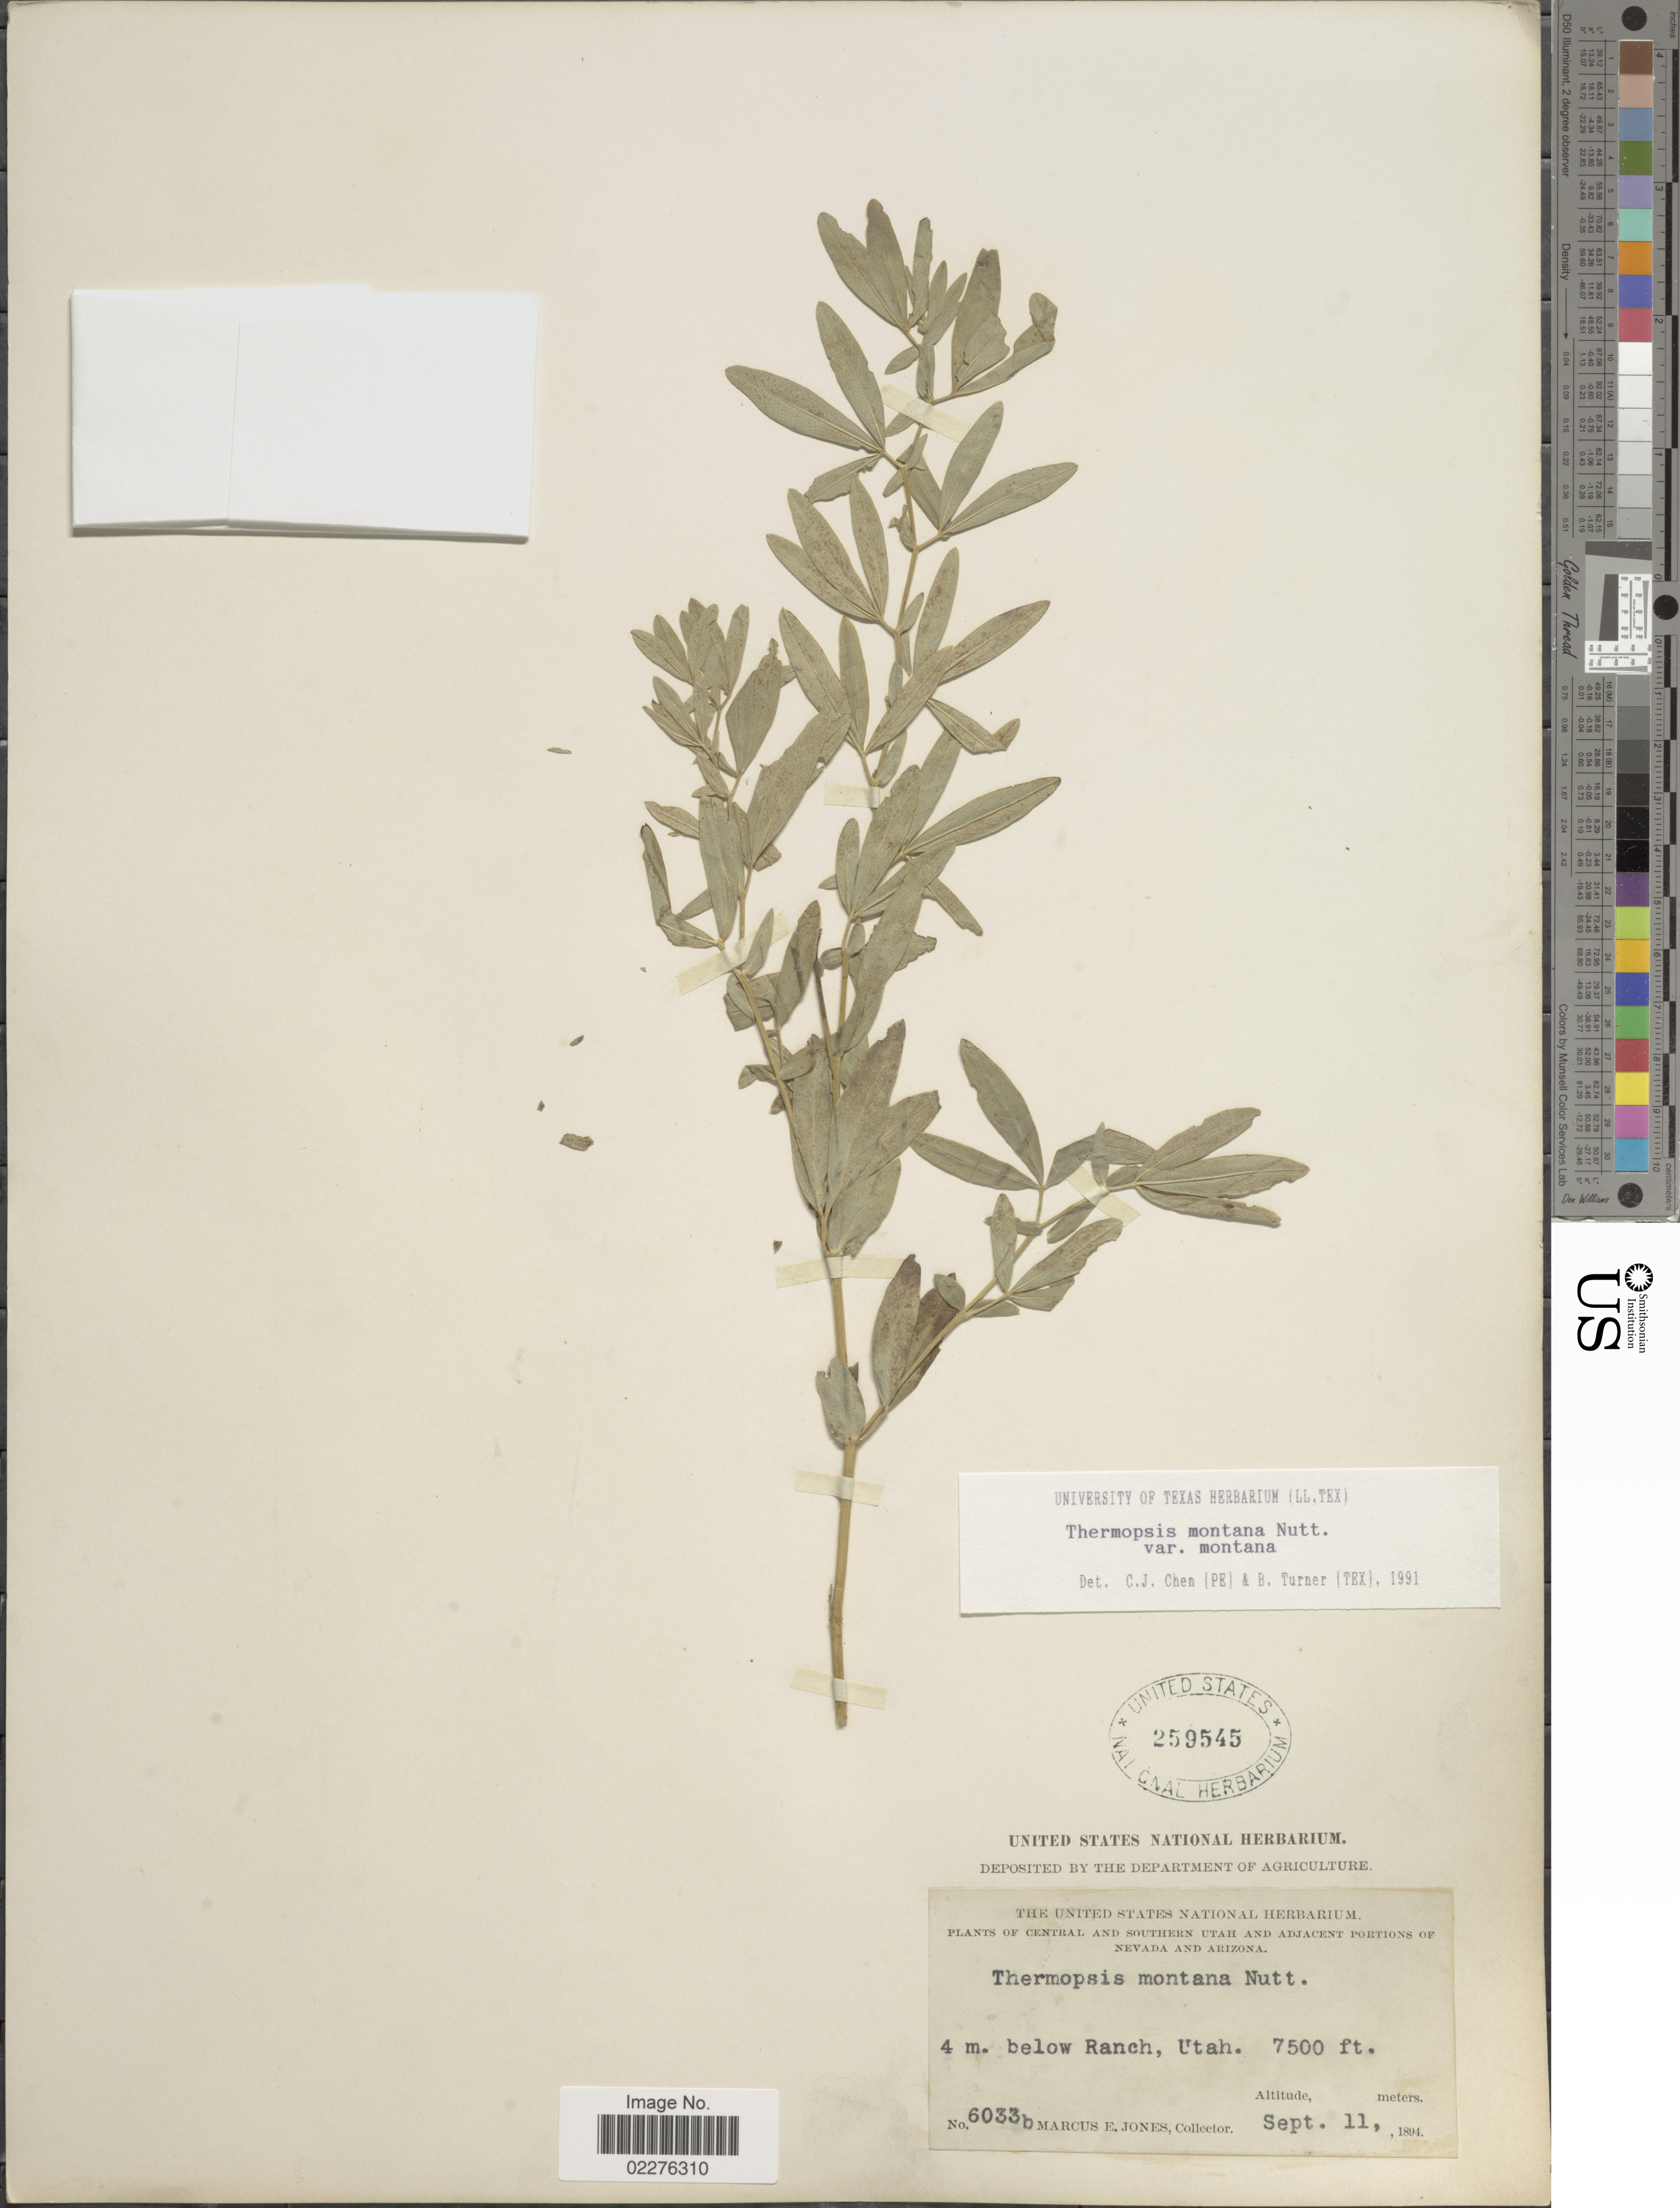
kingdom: Plantae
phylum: Tracheophyta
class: Magnoliopsida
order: Fabales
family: Fabaceae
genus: Thermopsis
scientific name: Thermopsis montana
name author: Nutt.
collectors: M. E. Jones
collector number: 6033b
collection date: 1894-09-11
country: United States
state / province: Utah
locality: Central and Southern Utah and Adjacent Portions of Nevada and Arizona, 4m. below Ranch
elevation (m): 2286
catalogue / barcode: US 259545